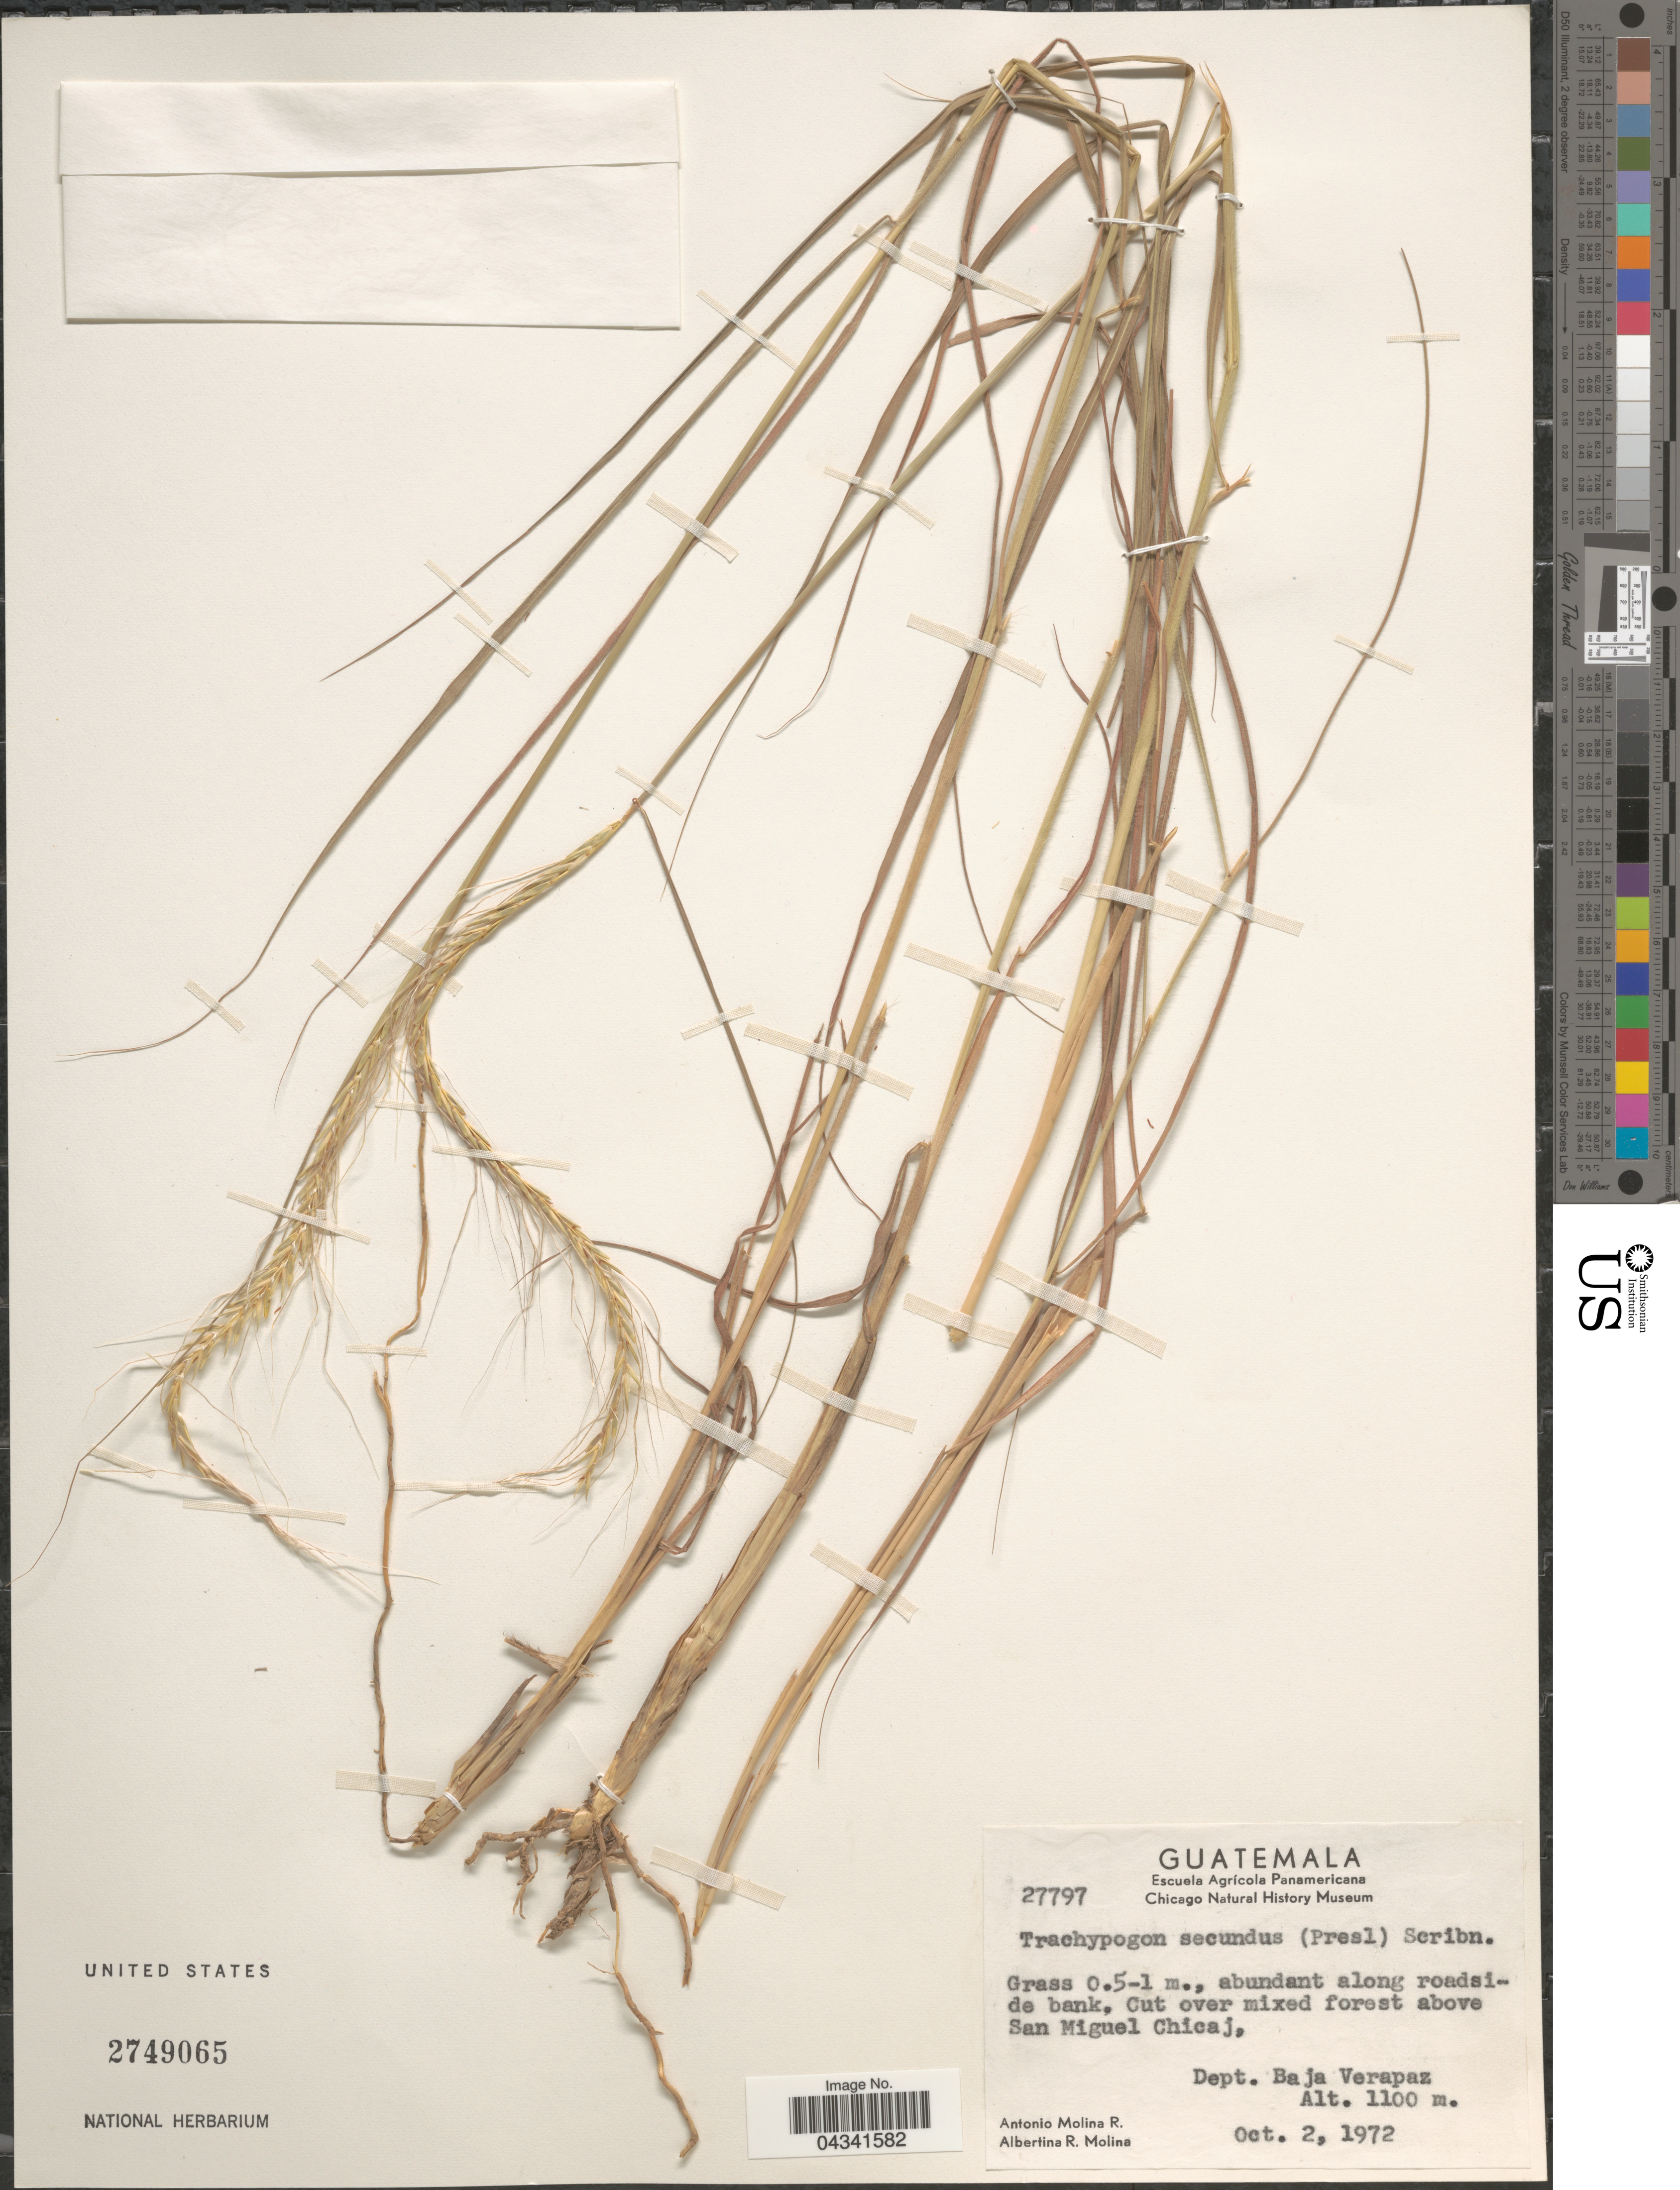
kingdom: Plantae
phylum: Tracheophyta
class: Liliopsida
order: Poales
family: Poaceae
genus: Trachypogon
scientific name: Trachypogon spicatus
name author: (L. f.) Kuntze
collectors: A. Molina R. & A. R. Molina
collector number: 27797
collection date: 1972-10-02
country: Guatemala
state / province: Baja Verapaz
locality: Dept. Baja Verapaz.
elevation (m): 1100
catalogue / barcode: US 2749065